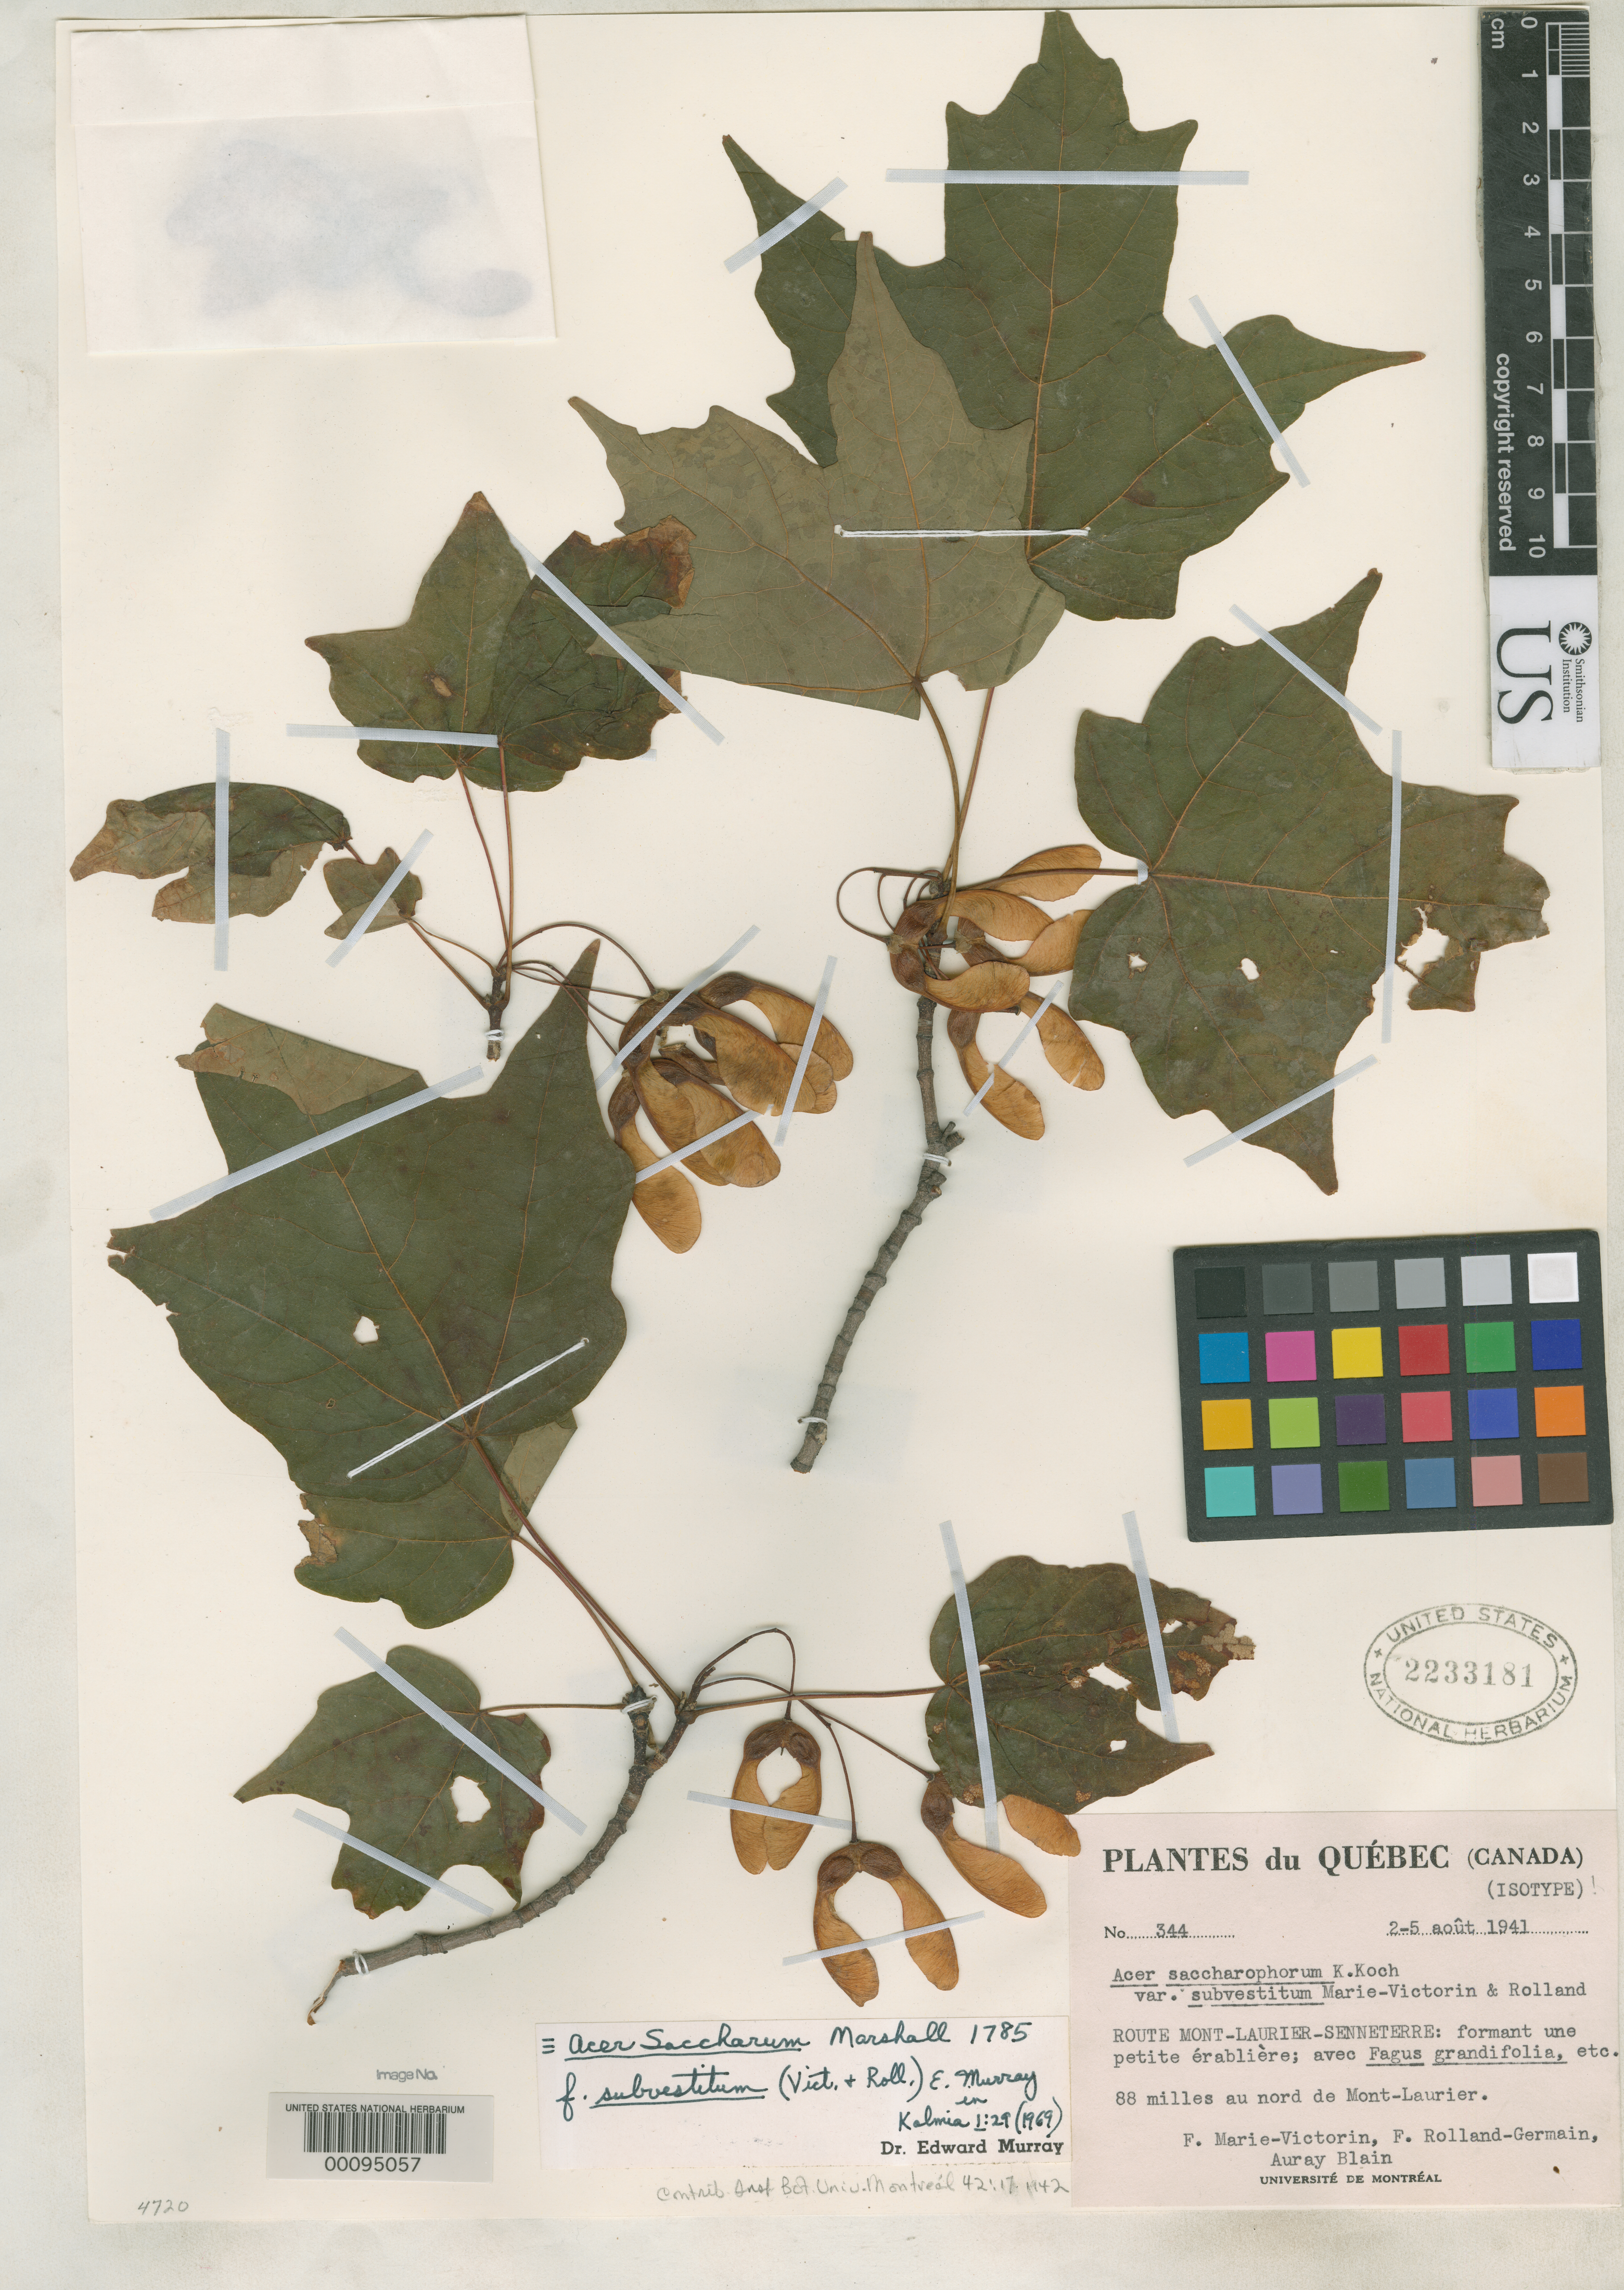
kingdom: Plantae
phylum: Tracheophyta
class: Magnoliopsida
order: Sapindales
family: Sapindaceae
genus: Acer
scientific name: Acer saccharophorum var. subvistitum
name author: Vict. & Rolland-Germain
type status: Isotype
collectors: Fr. Marie-Victorin, Rolland-Germain & A. Blain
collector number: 344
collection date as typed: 02 Aug 1941 to 05 Aug 1941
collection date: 1941-08-02/1941-08-05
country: Canada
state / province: Quebec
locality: Route Mont-laurin-senneterre, 88 mi Nord de Mont-laurier.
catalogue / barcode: US 2233181